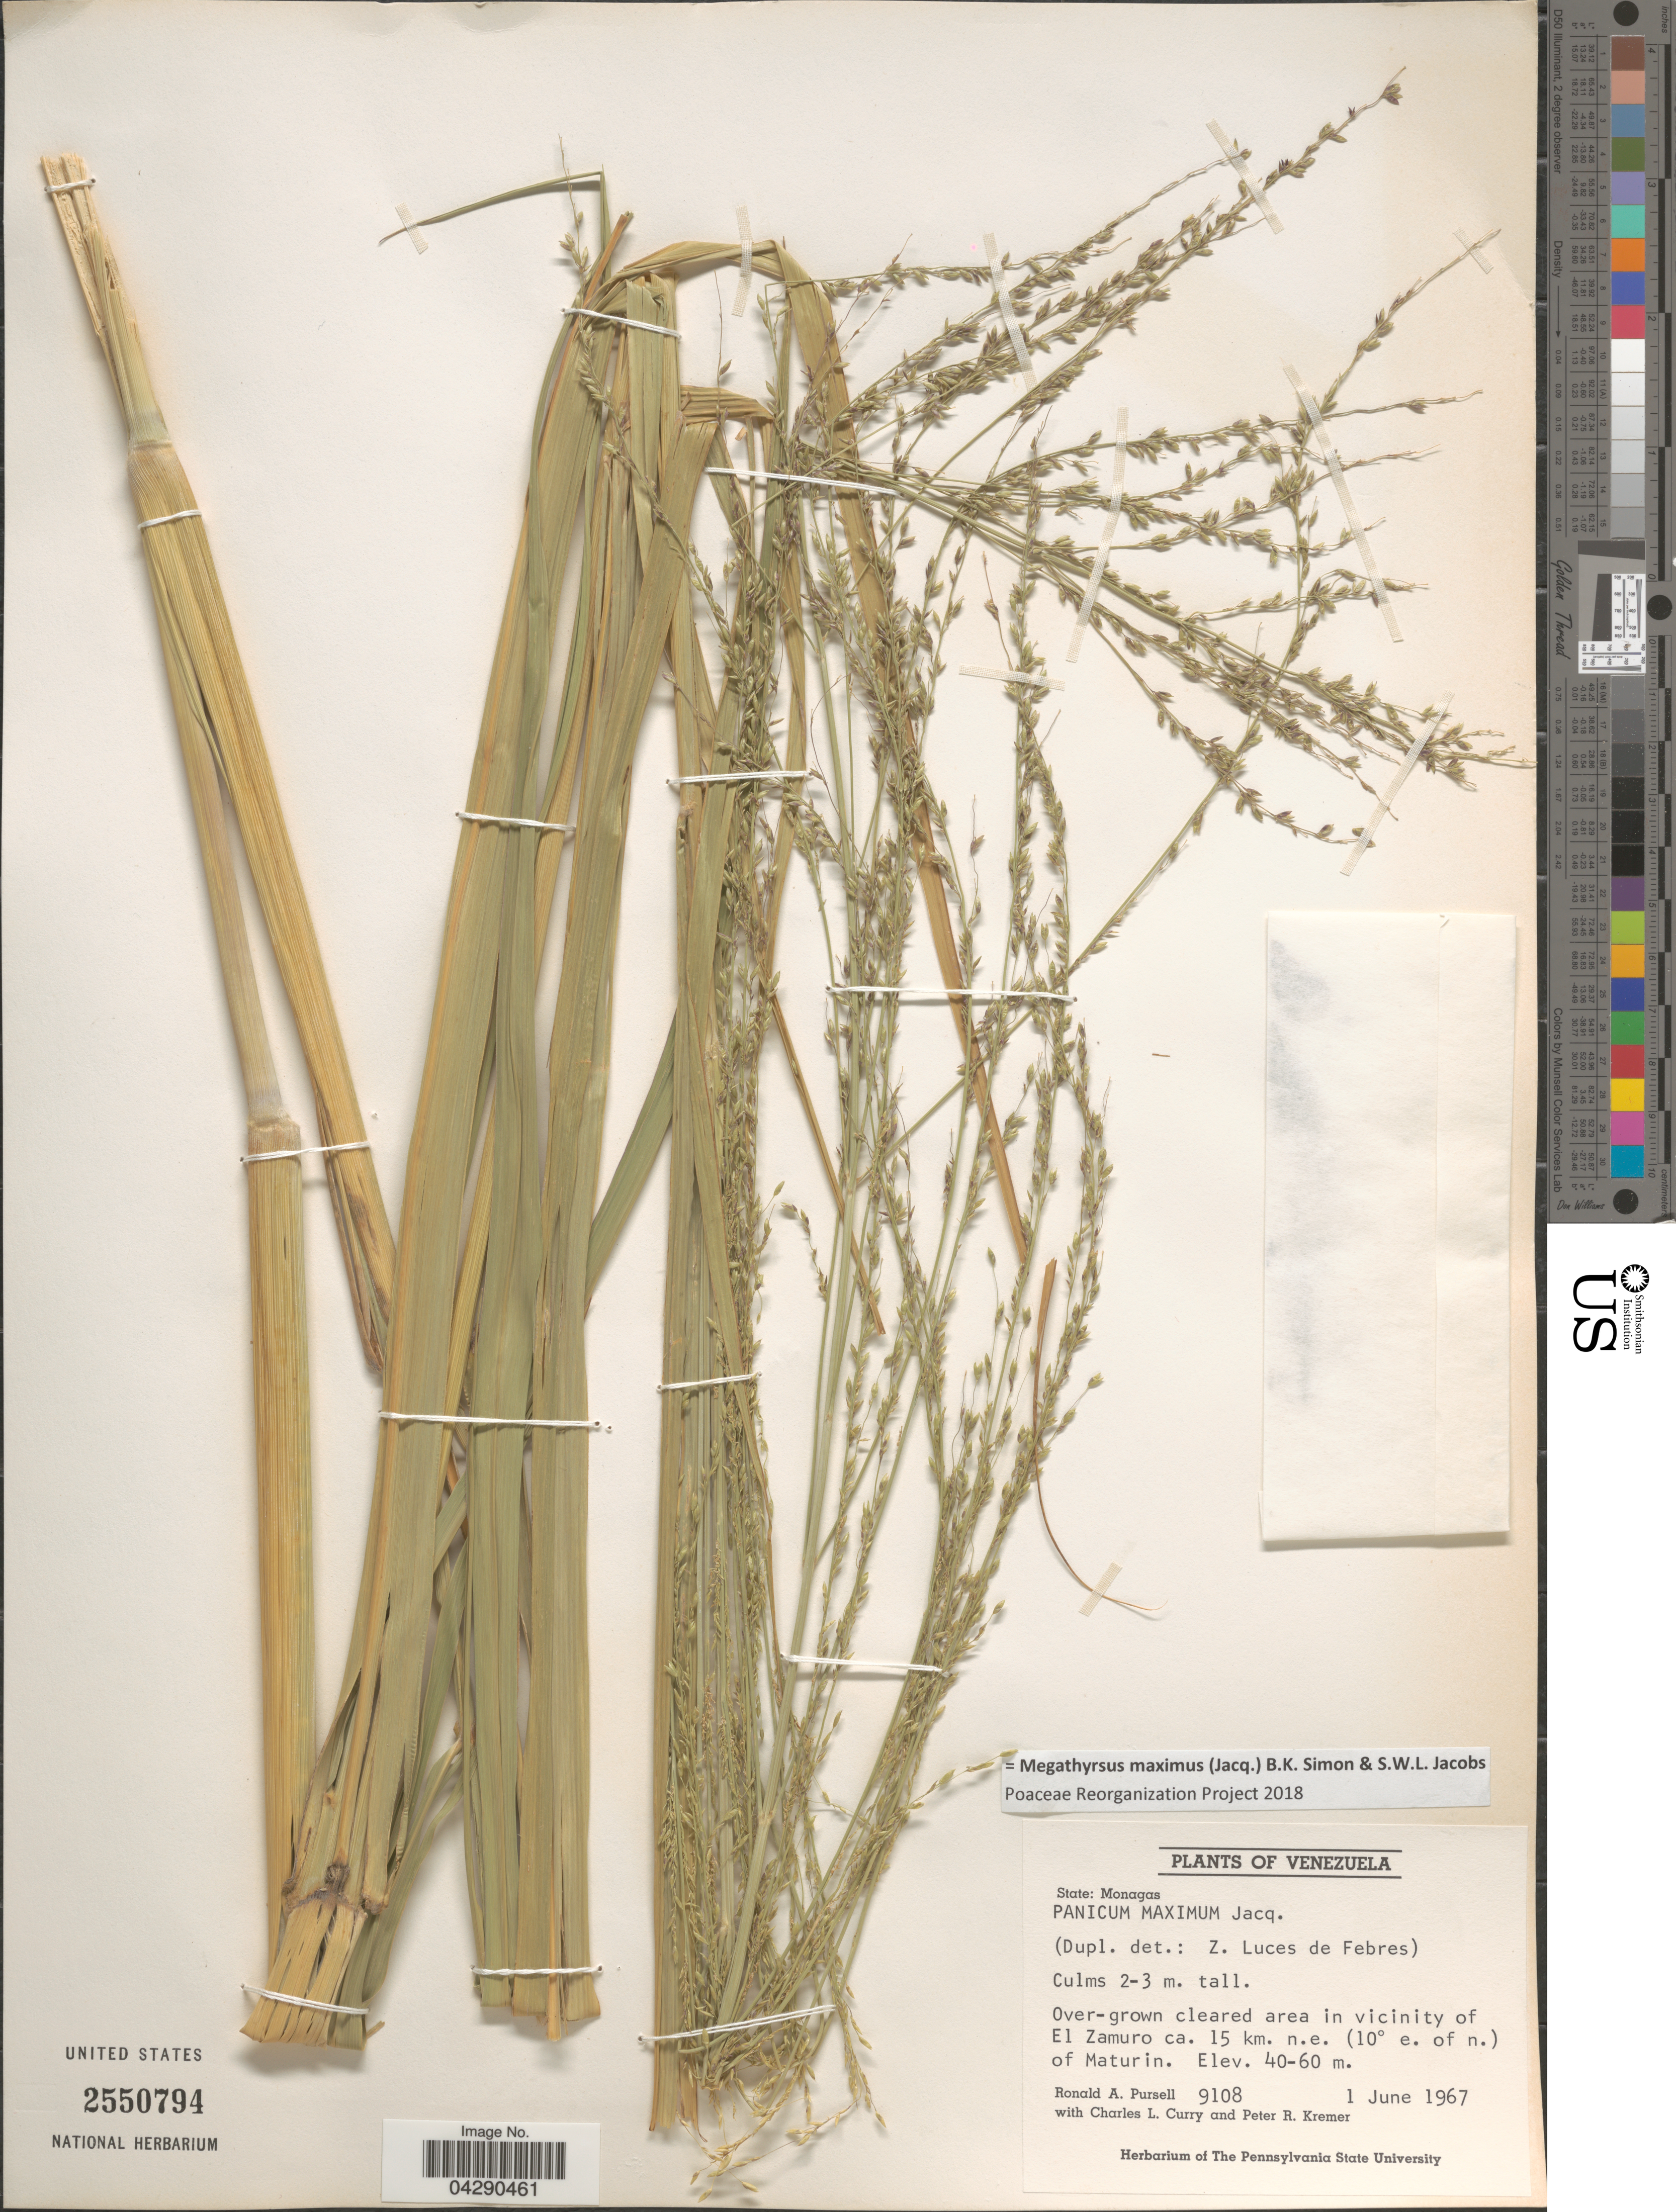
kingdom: Plantae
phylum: Tracheophyta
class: Liliopsida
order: Poales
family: Poaceae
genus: Megathyrsus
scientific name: Megathyrsus maximus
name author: (Jacq.) B.K. Simon & S.W.L. Jacobs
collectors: R. A. Pursell, C. L. Curry & P. Kremer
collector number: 9108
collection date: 1967-06-01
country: Venezuela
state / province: Monagas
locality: Over-grown cleared area in vicinity of El Zamuro ca. 15 km. n.e. (10° e. of n.) of Maturin.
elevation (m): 40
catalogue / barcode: US 2550794